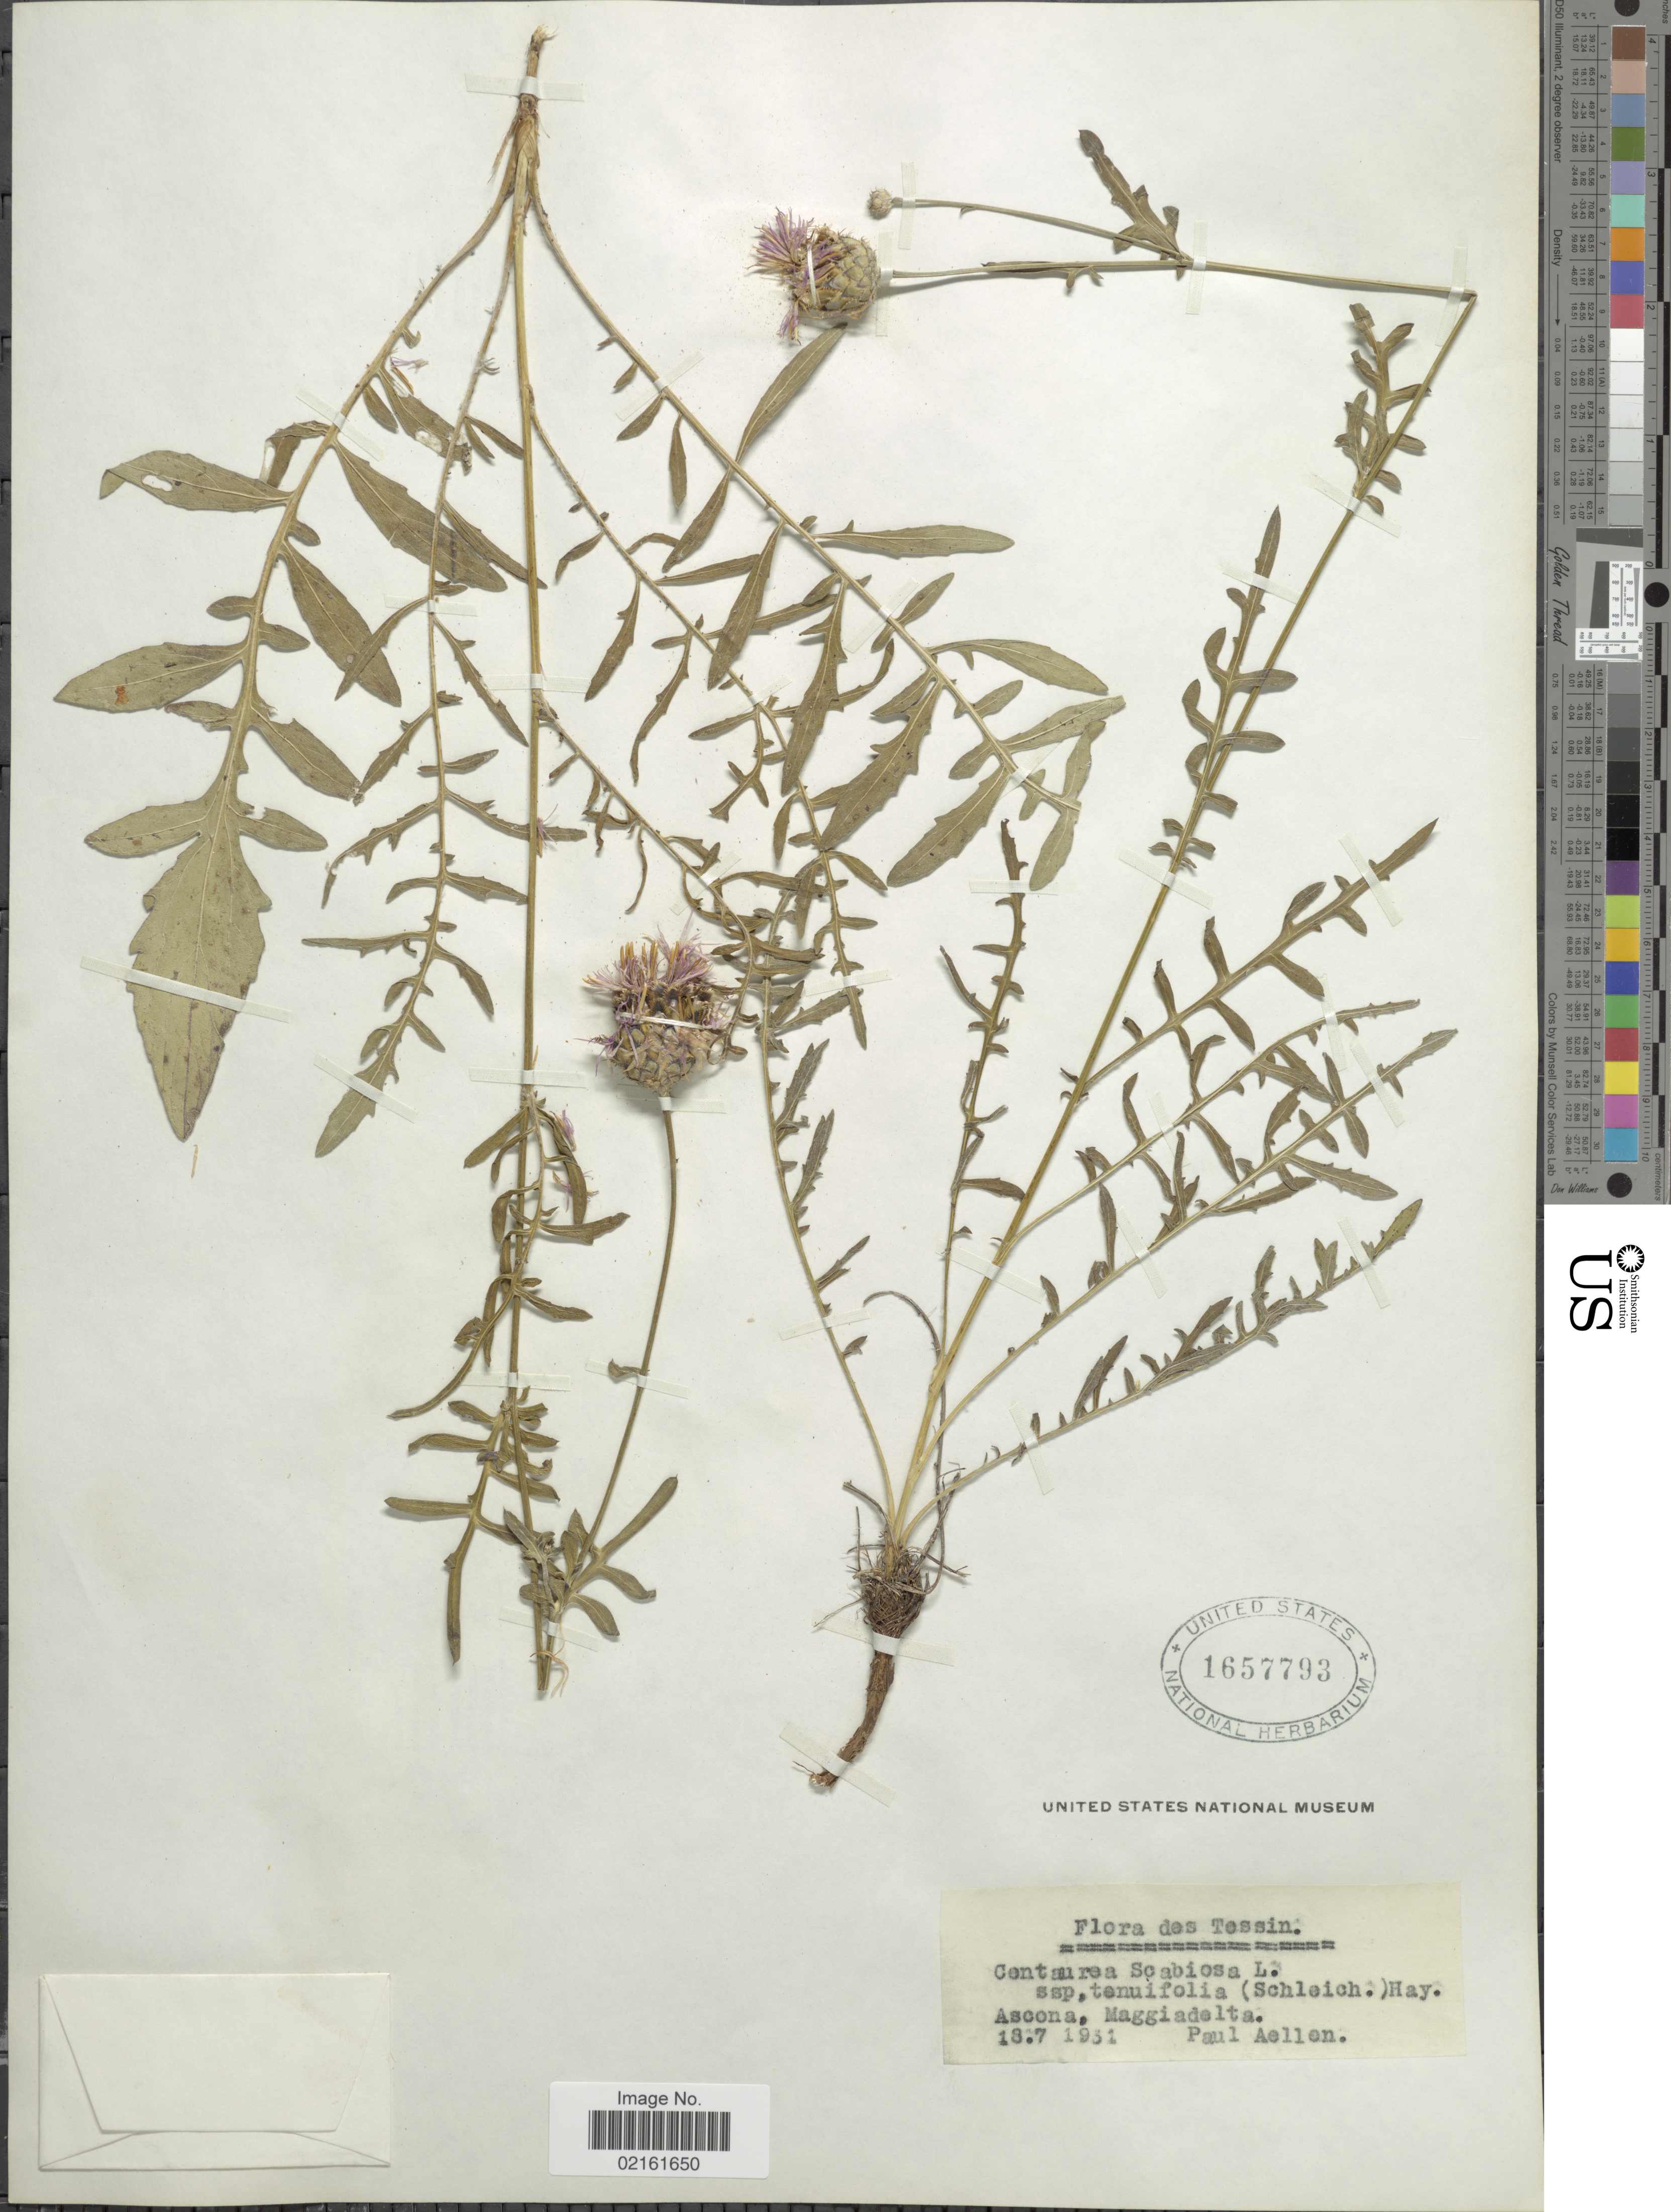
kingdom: Plantae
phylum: Tracheophyta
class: Magnoliopsida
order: Asterales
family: Asteraceae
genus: Centaurea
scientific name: Centaurea scabiosa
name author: L.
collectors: P. Aellen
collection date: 1931-07-13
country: Switzerland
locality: Tessin, Ascona, Maggiadelta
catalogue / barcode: US 1657793